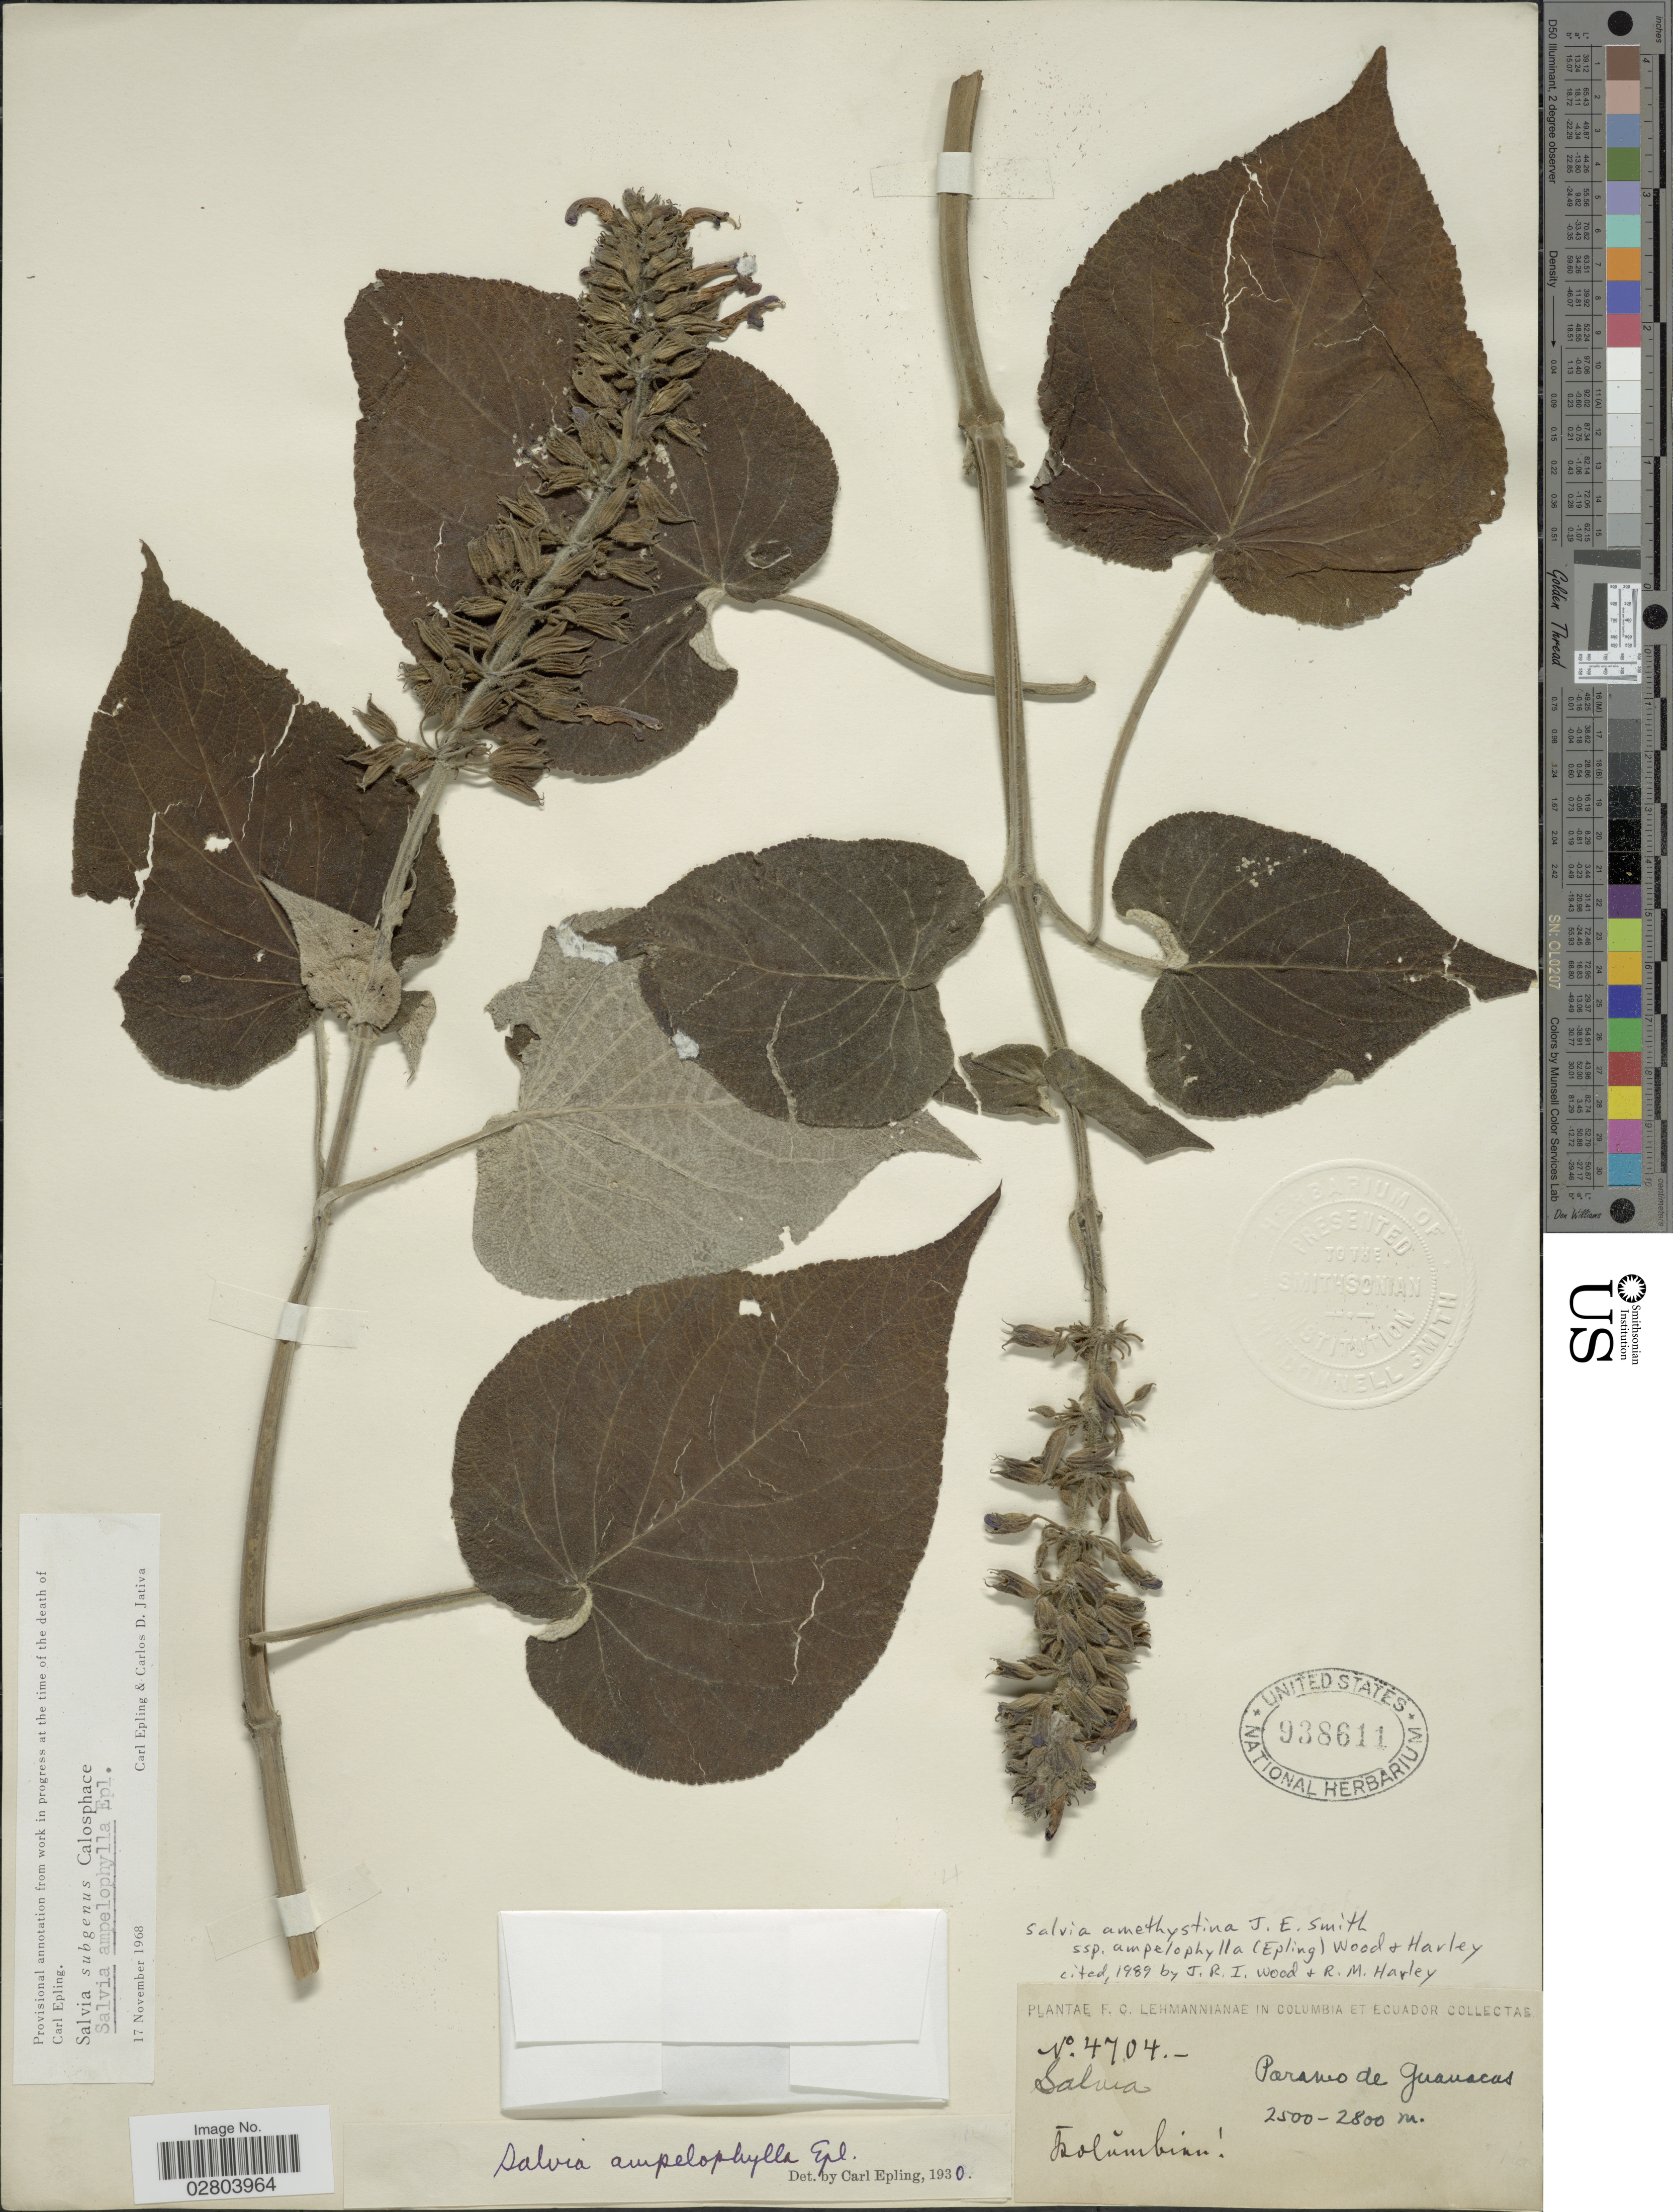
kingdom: Plantae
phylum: Tracheophyta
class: Magnoliopsida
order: Lamiales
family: Lamiaceae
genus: Salvia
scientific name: Salvia amethystina subsp. ampelophylla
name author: (Epling) J.R.I. Wood & Harley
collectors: F. C. Lehmann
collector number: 4704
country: Colombia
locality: Paramo de Guanacas.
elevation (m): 2500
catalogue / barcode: US 938611